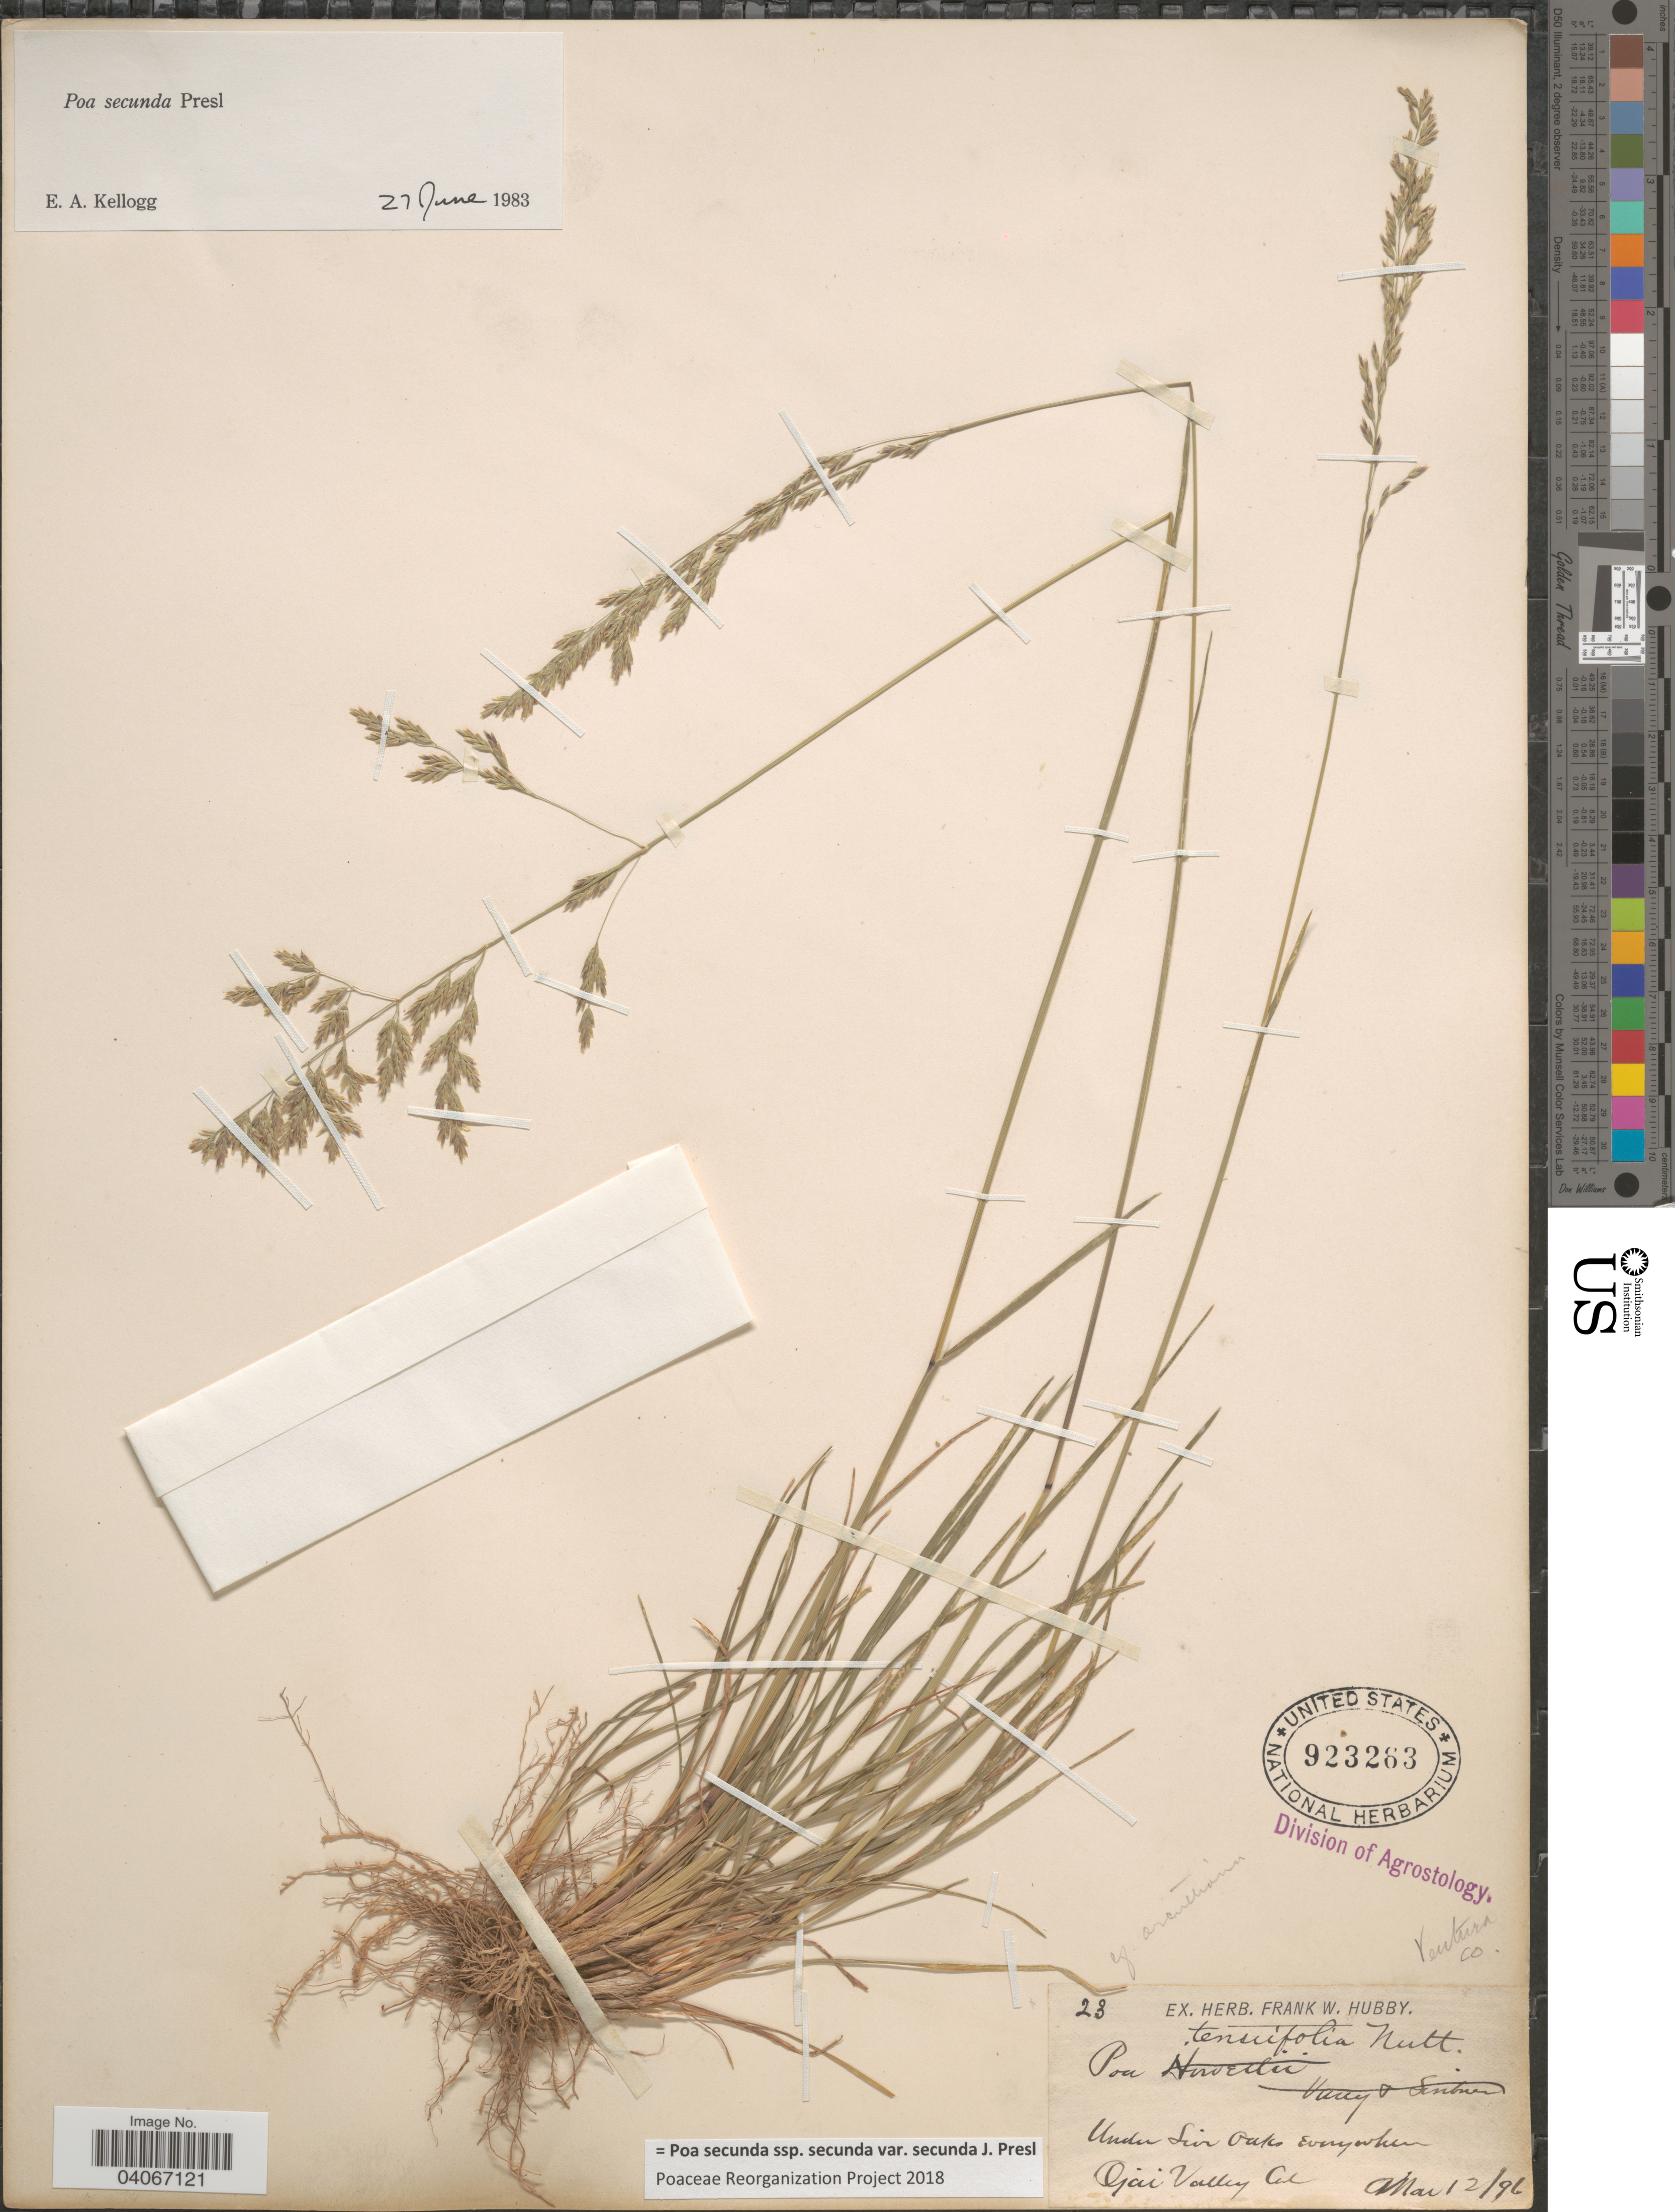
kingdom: Plantae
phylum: Tracheophyta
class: Liliopsida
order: Poales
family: Poaceae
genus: Poa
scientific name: Poa secunda subsp. secunda var. secunda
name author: J. Presl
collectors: Ex herb. Frank W. Hubby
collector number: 23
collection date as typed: Transcribed d/m/y: 12/5/96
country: United States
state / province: California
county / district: Ventura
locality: Ojai Valley. Ventura Co.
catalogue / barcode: US 923263